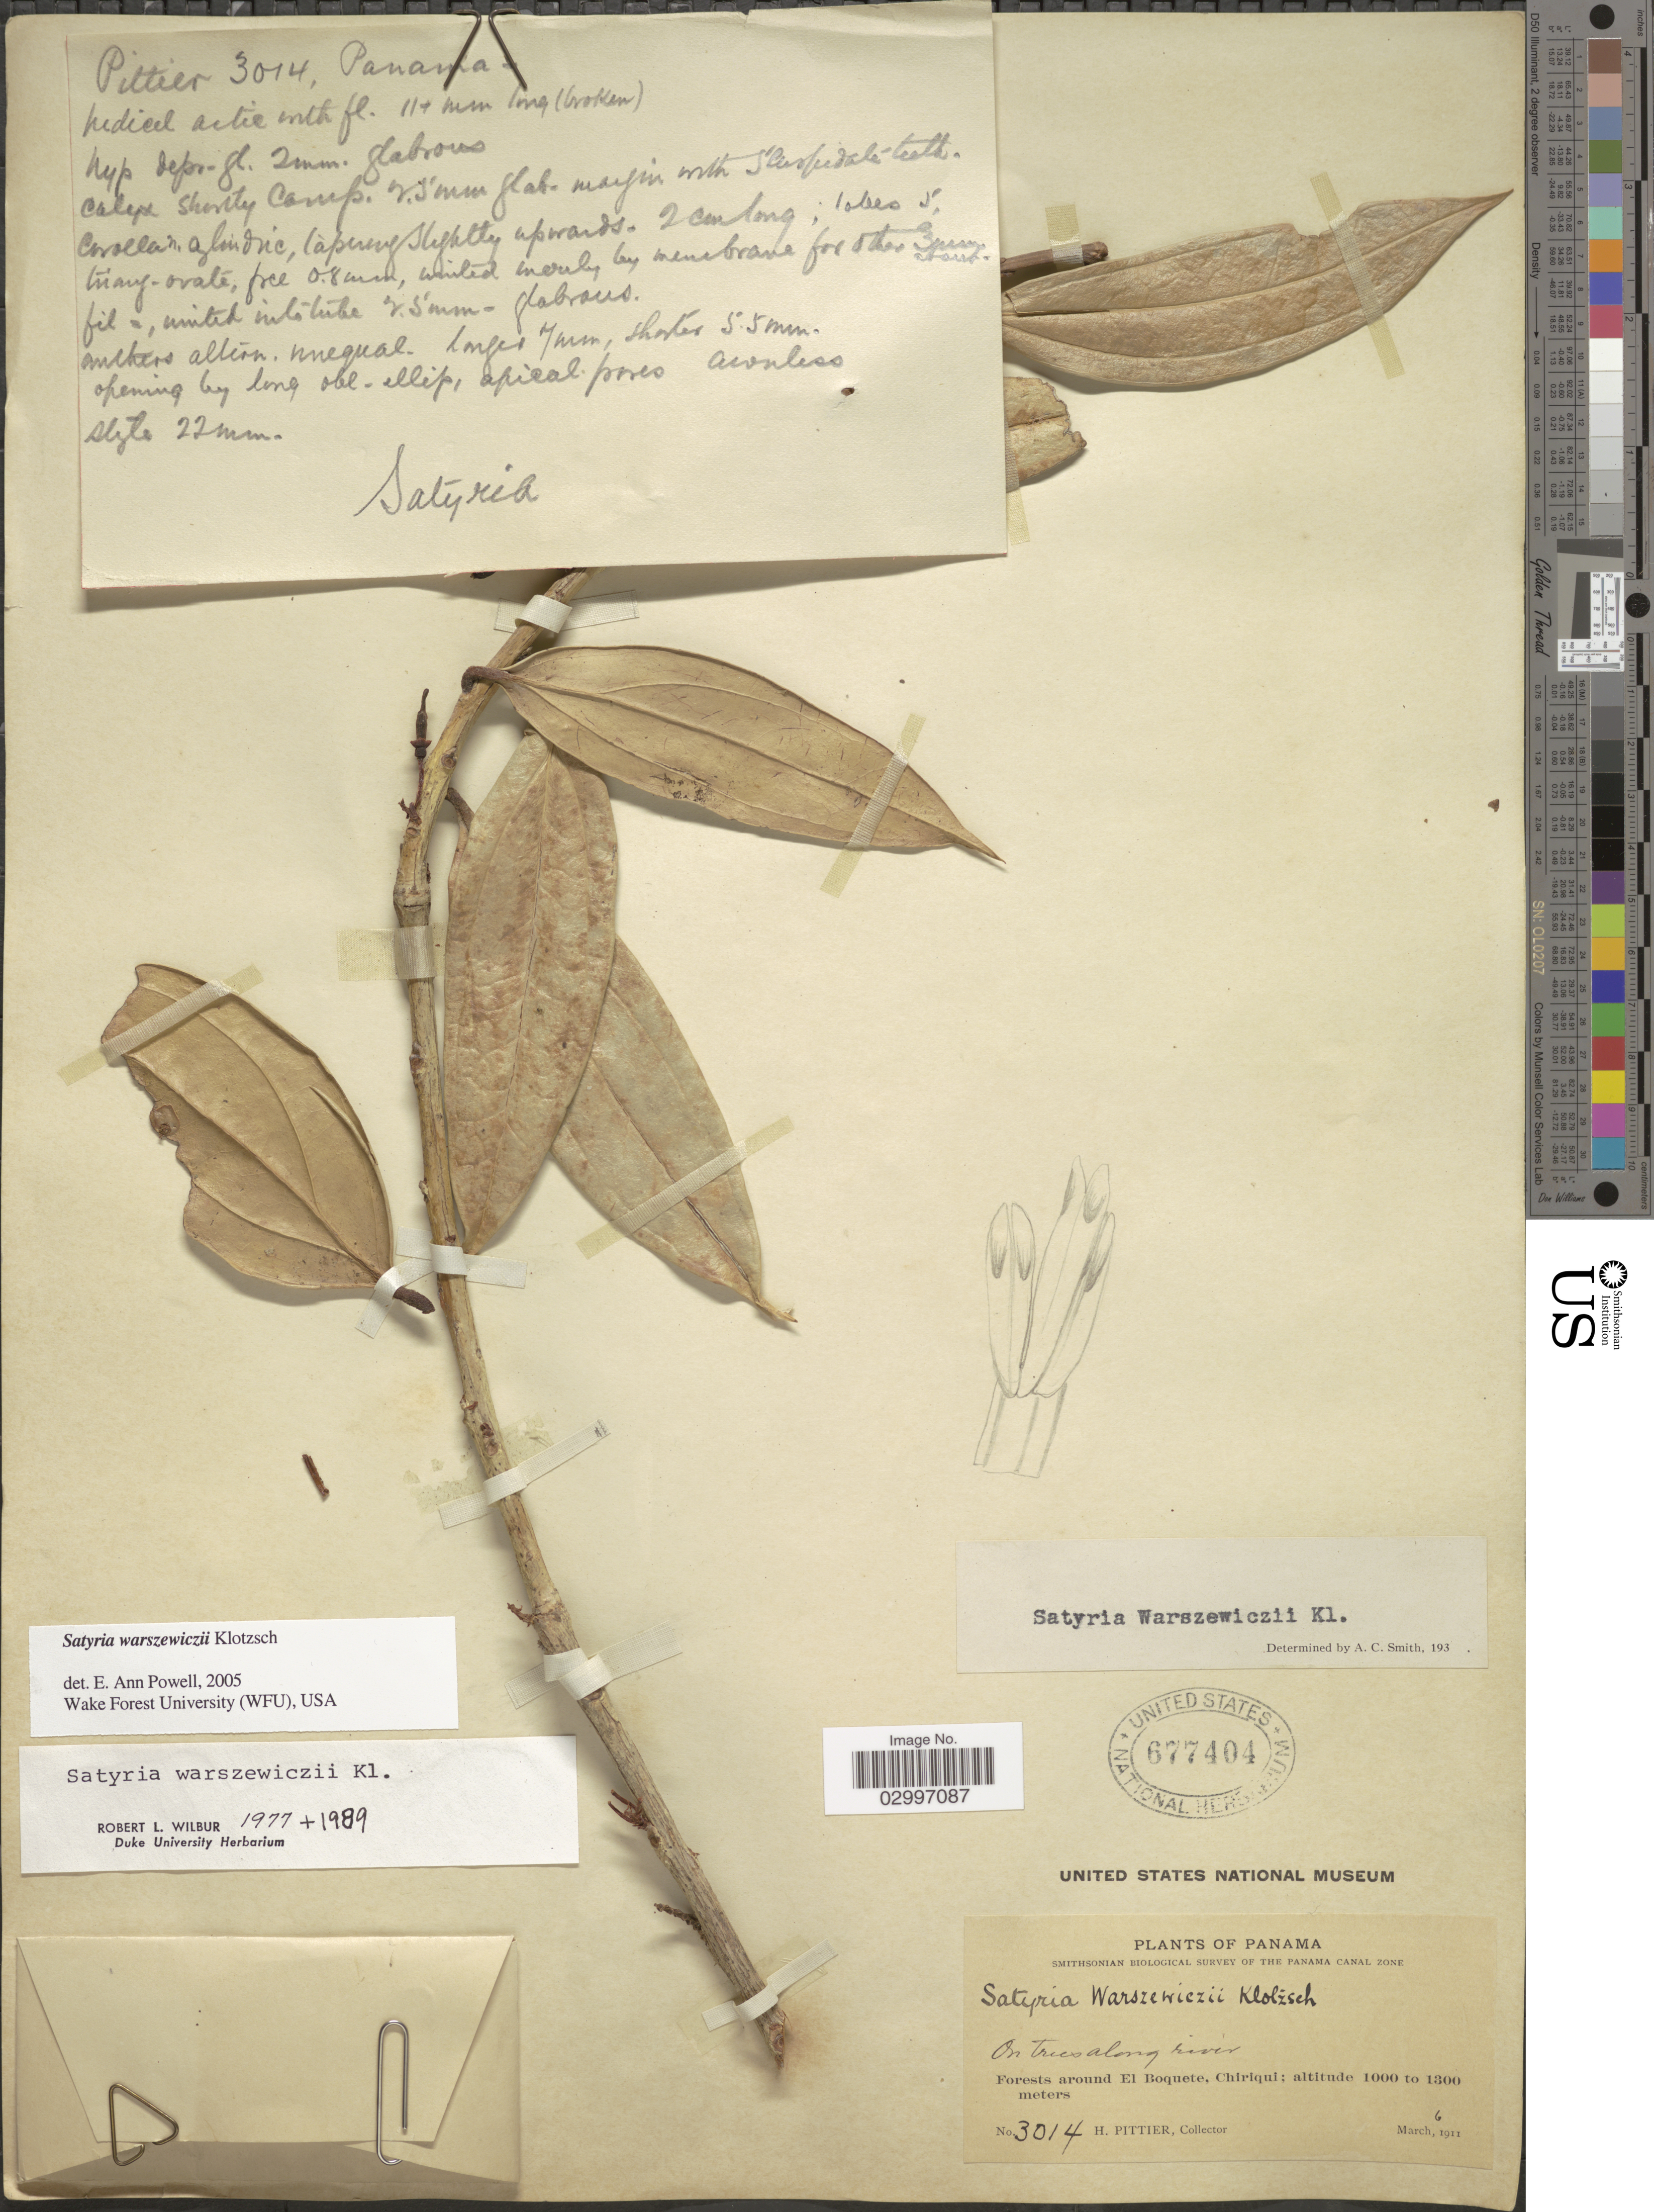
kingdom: Plantae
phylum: Tracheophyta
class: Magnoliopsida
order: Ericales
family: Ericaceae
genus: Satyria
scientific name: Satyria warszewiczii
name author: Klotzsch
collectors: H. F. Pittier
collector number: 3014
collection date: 1911-03-06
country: Panama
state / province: Chiriqui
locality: Forests around El Boquete, Chiriqui.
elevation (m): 1000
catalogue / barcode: US 677404